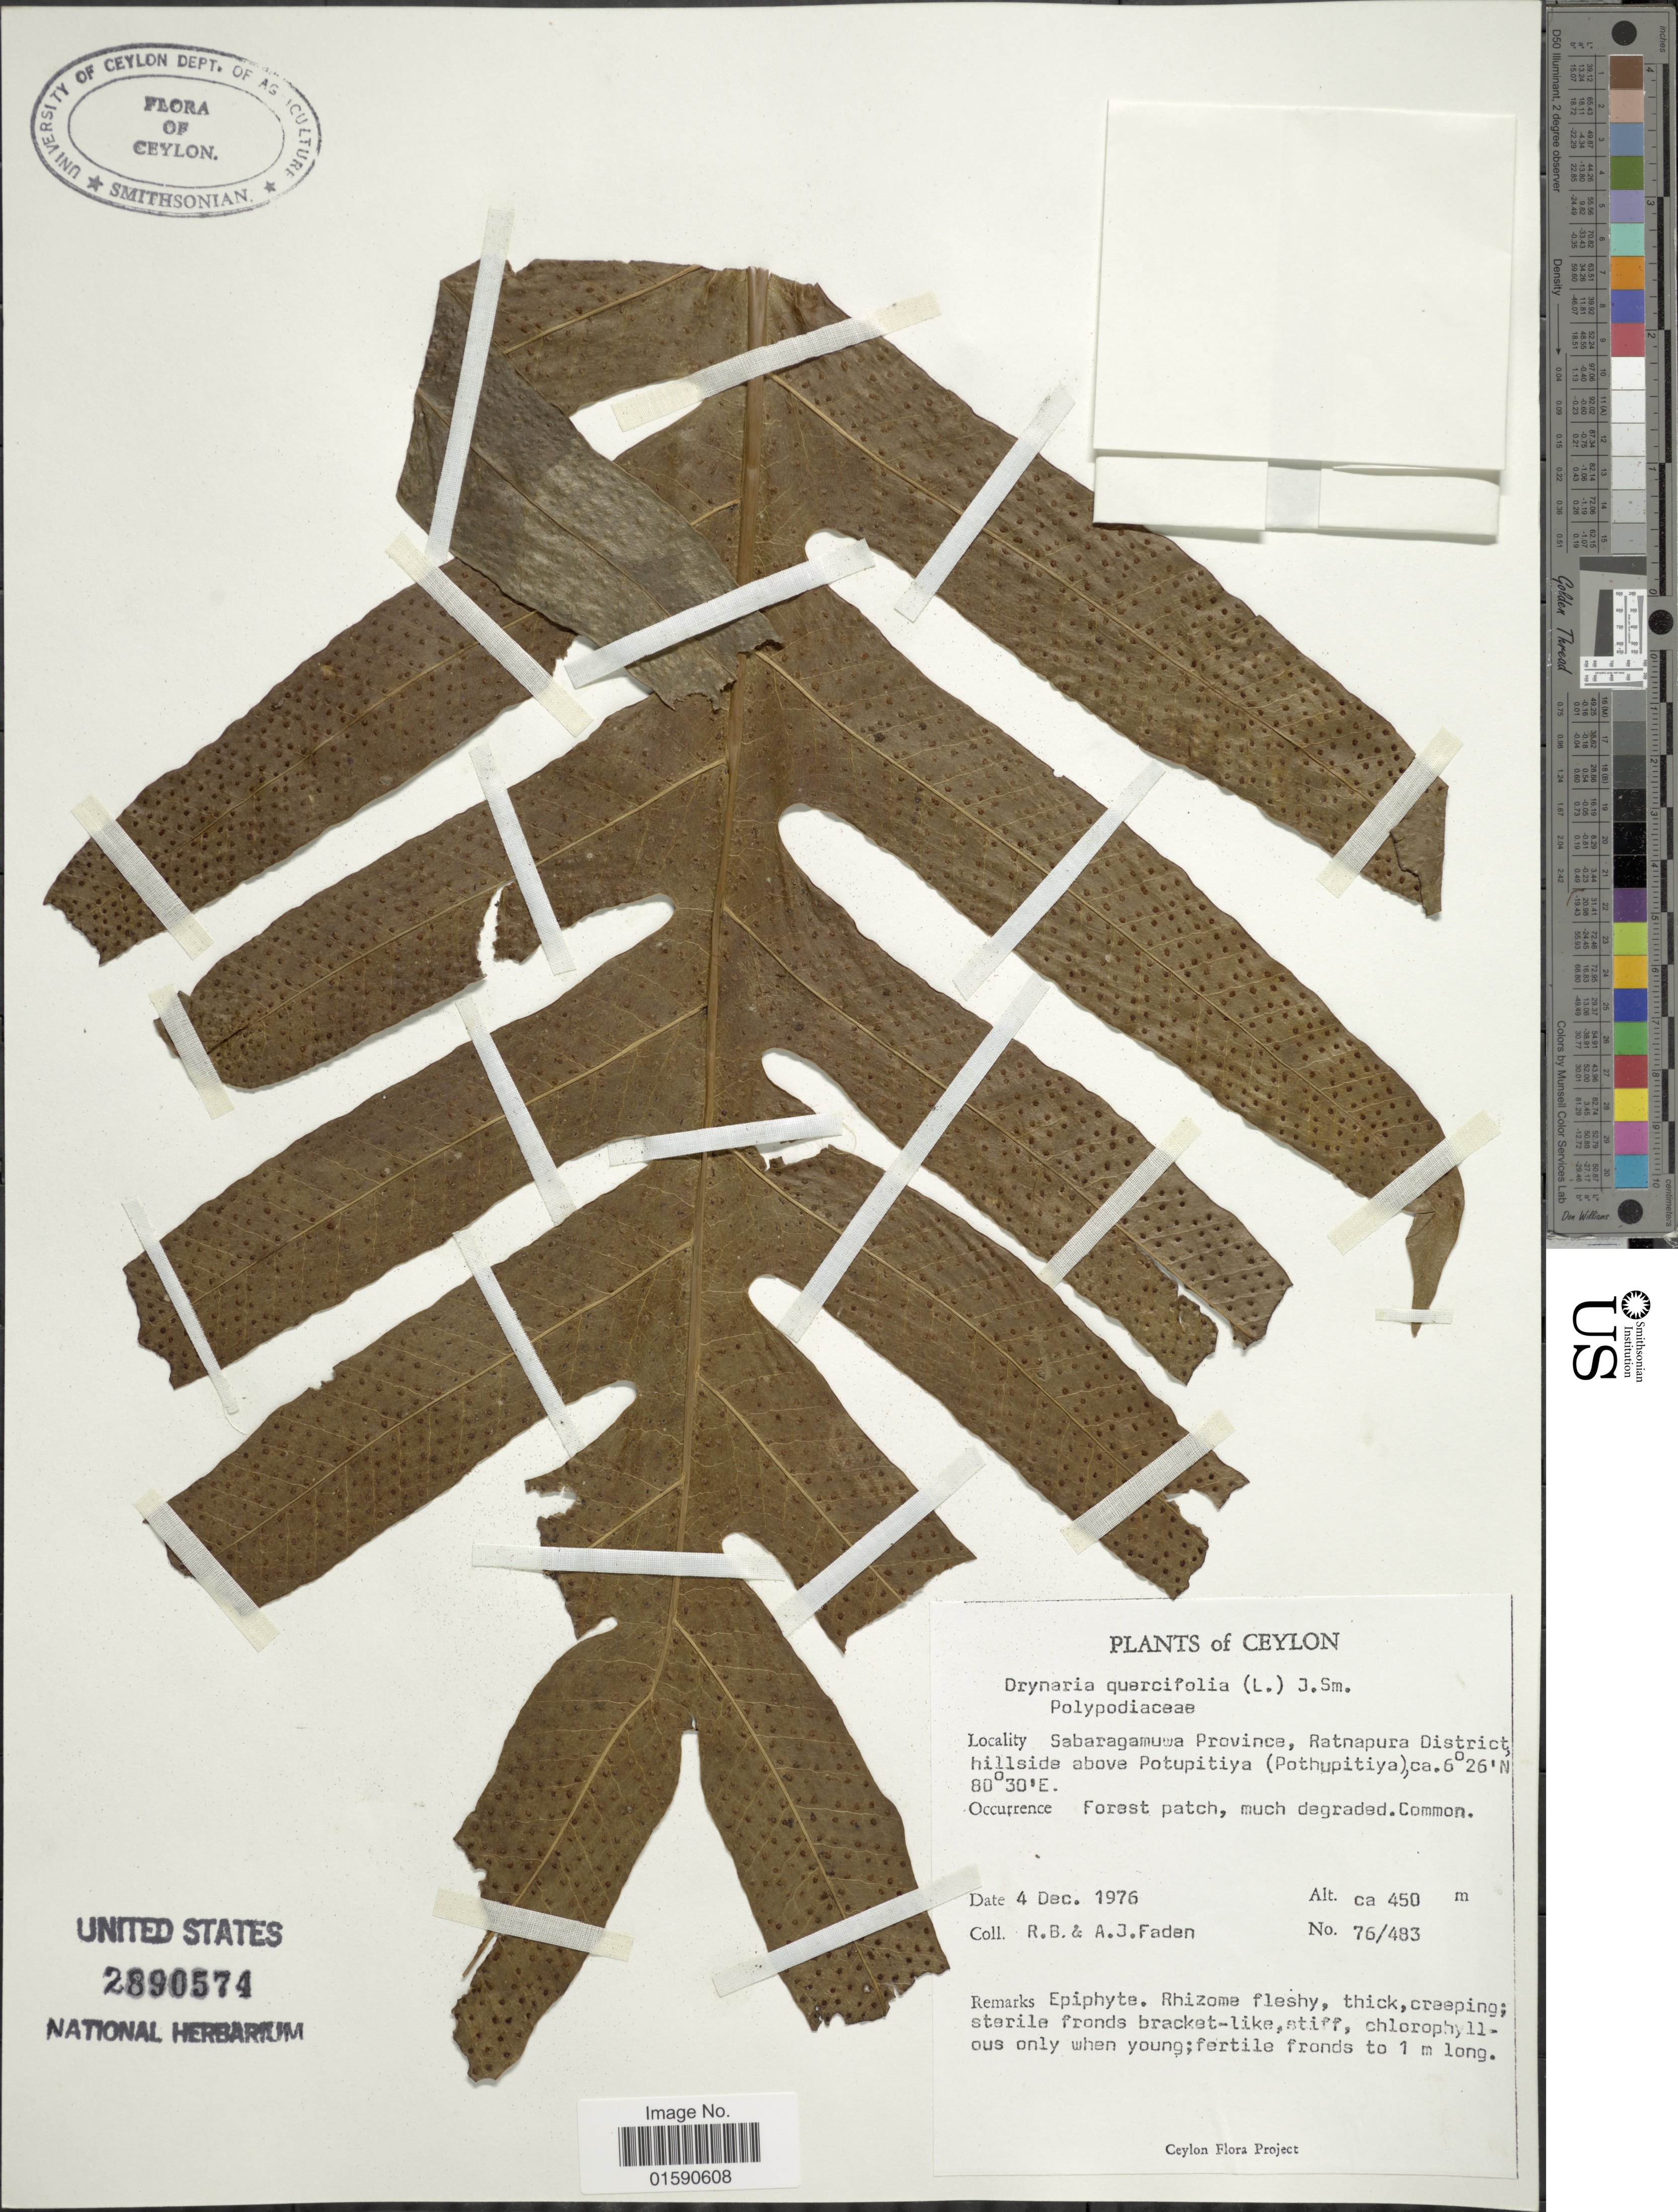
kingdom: Plantae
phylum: Tracheophyta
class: Polypodiopsida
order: Polypodiales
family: Polypodiaceae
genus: Drynaria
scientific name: Drynaria quercifolia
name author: (L.) J. Sm.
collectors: R. B. Faden & A. J. Faden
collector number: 76/483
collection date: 1976-12-04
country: Sri Lanka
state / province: Sabaragamuwa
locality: Sabaragamuwa Province, Ratnapura District, hillside above Potupitiya (Pothupitiya)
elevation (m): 450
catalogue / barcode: US 2890574